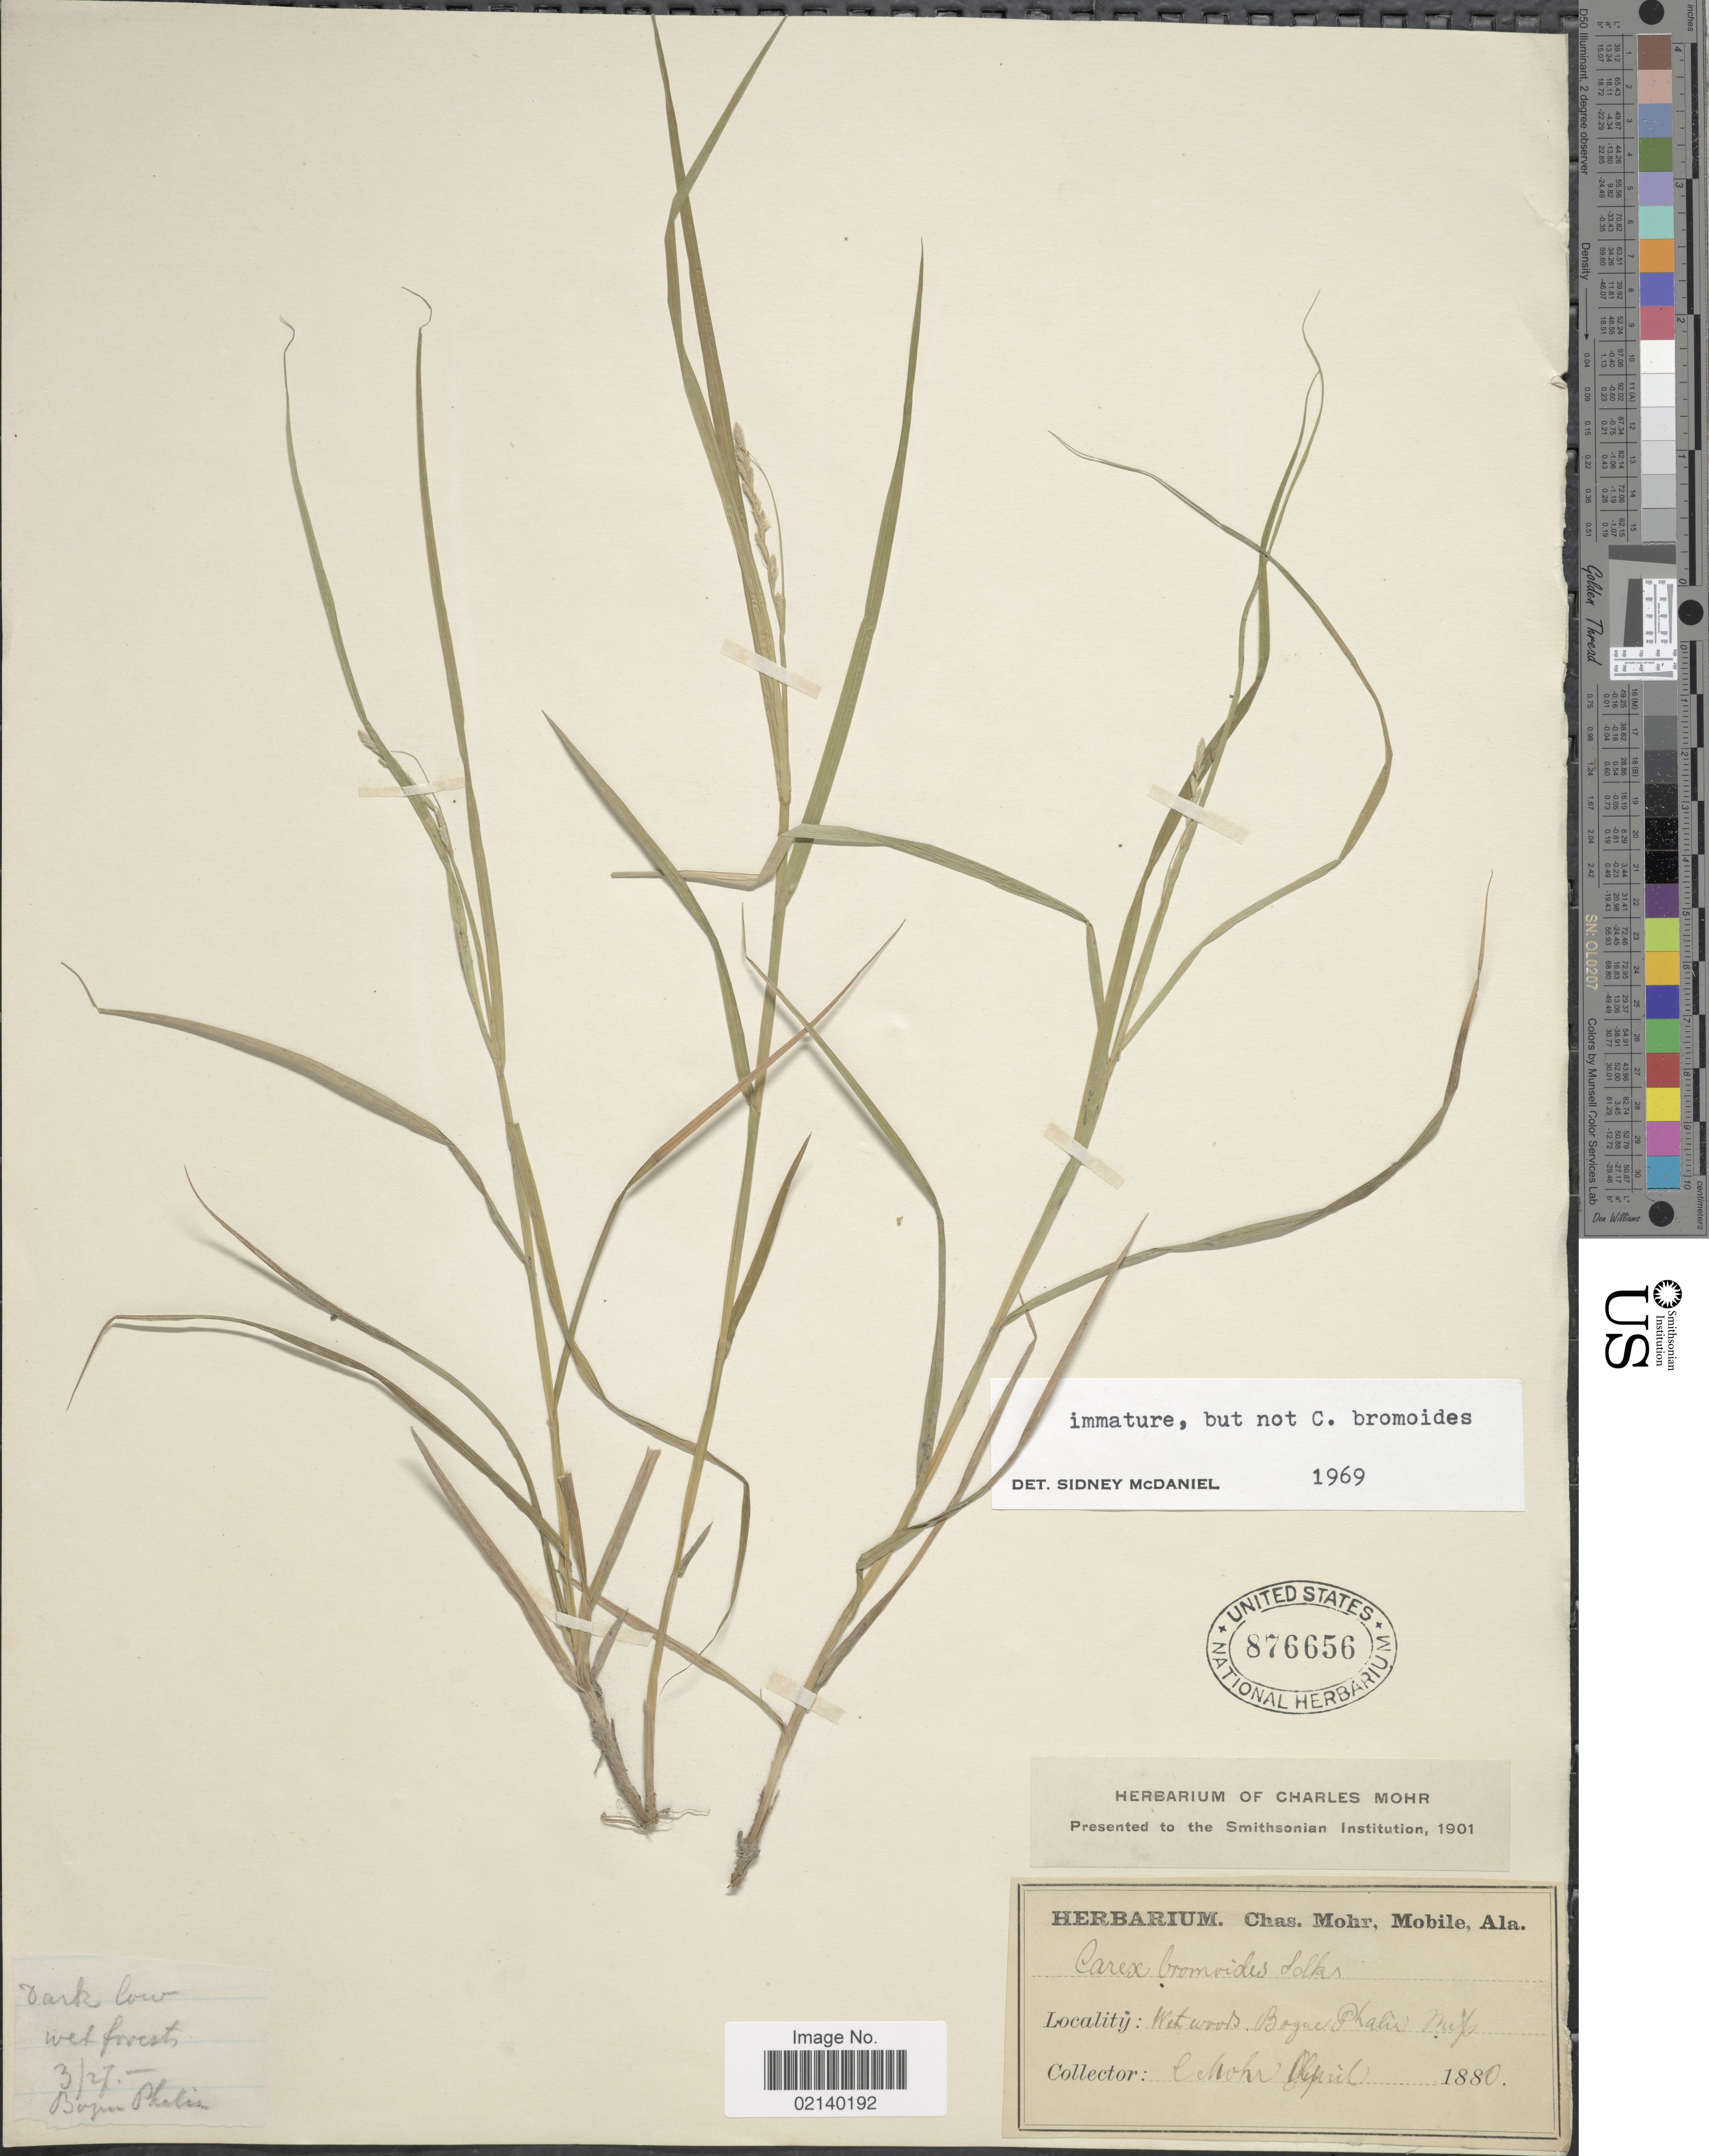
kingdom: Plantae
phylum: Tracheophyta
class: Liliopsida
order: Poales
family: Cyperaceae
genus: Carex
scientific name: Carex sp.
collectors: Mohr, C. T. (herbarium)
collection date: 1880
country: United States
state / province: Mississippi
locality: Wet woods, Bogue Phalia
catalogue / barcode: US 876656